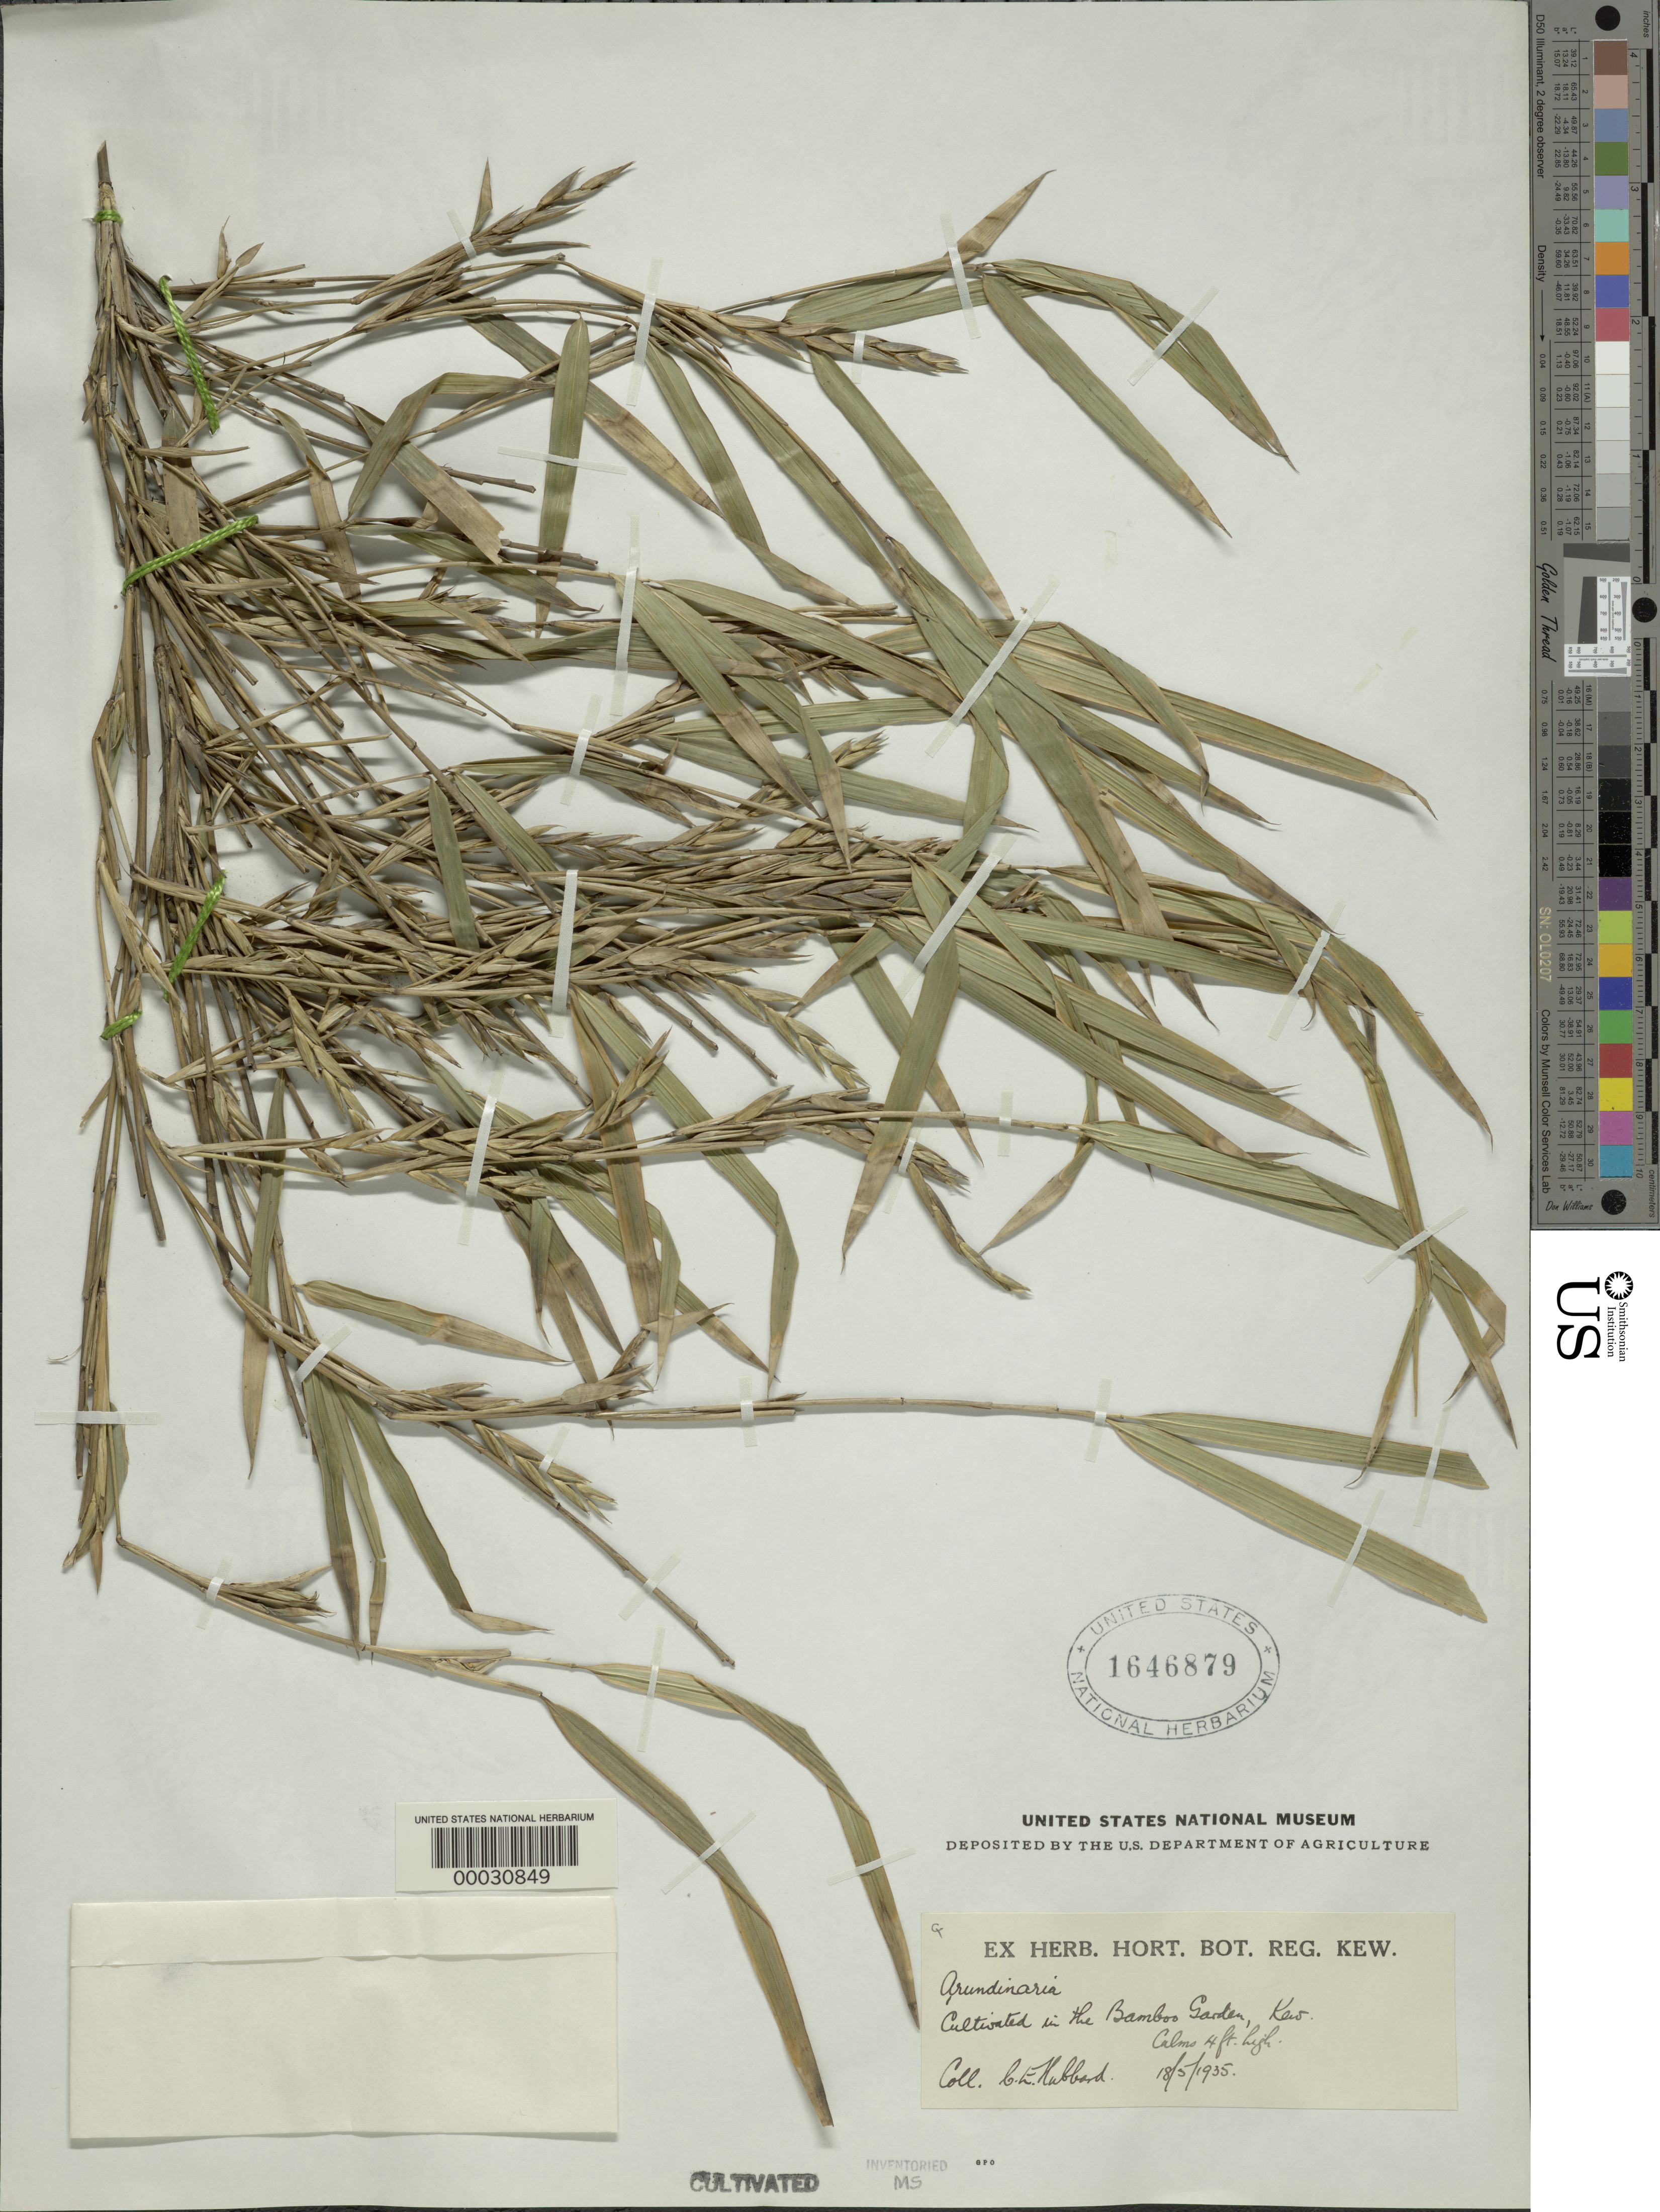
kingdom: Plantae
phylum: Tracheophyta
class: Liliopsida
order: Poales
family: Poaceae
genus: Arundinaria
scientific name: Arundinaria sp.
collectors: C. E. Hubbard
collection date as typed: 18 May 1935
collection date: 1935-05-18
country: United Kingdom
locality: Bamboo gardens-kew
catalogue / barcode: US 1646879